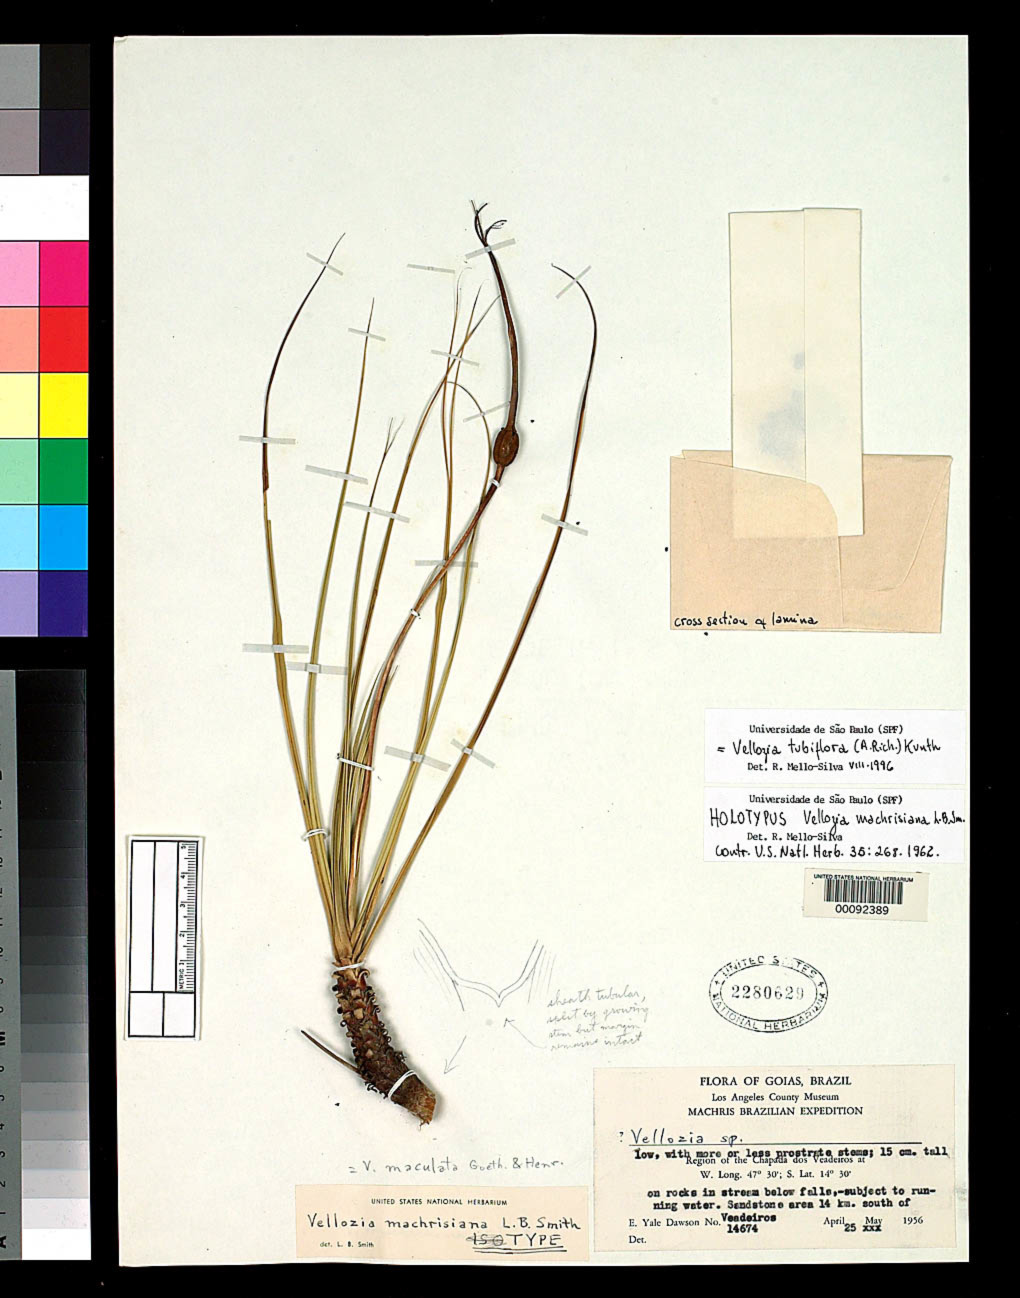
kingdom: Plantae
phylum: Tracheophyta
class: Liliopsida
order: Pandanales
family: Velloziaceae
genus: Vellozia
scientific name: Vellozia machrisiana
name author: L.B. Sm.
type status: Holotype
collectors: E. Y. Dawson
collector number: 14674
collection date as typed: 25 Apr 1956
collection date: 1956-04-25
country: Brazil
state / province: Goiás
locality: Region of Chapada dos Veadeiros, 15 km S of Veadeiros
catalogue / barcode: US 2280629